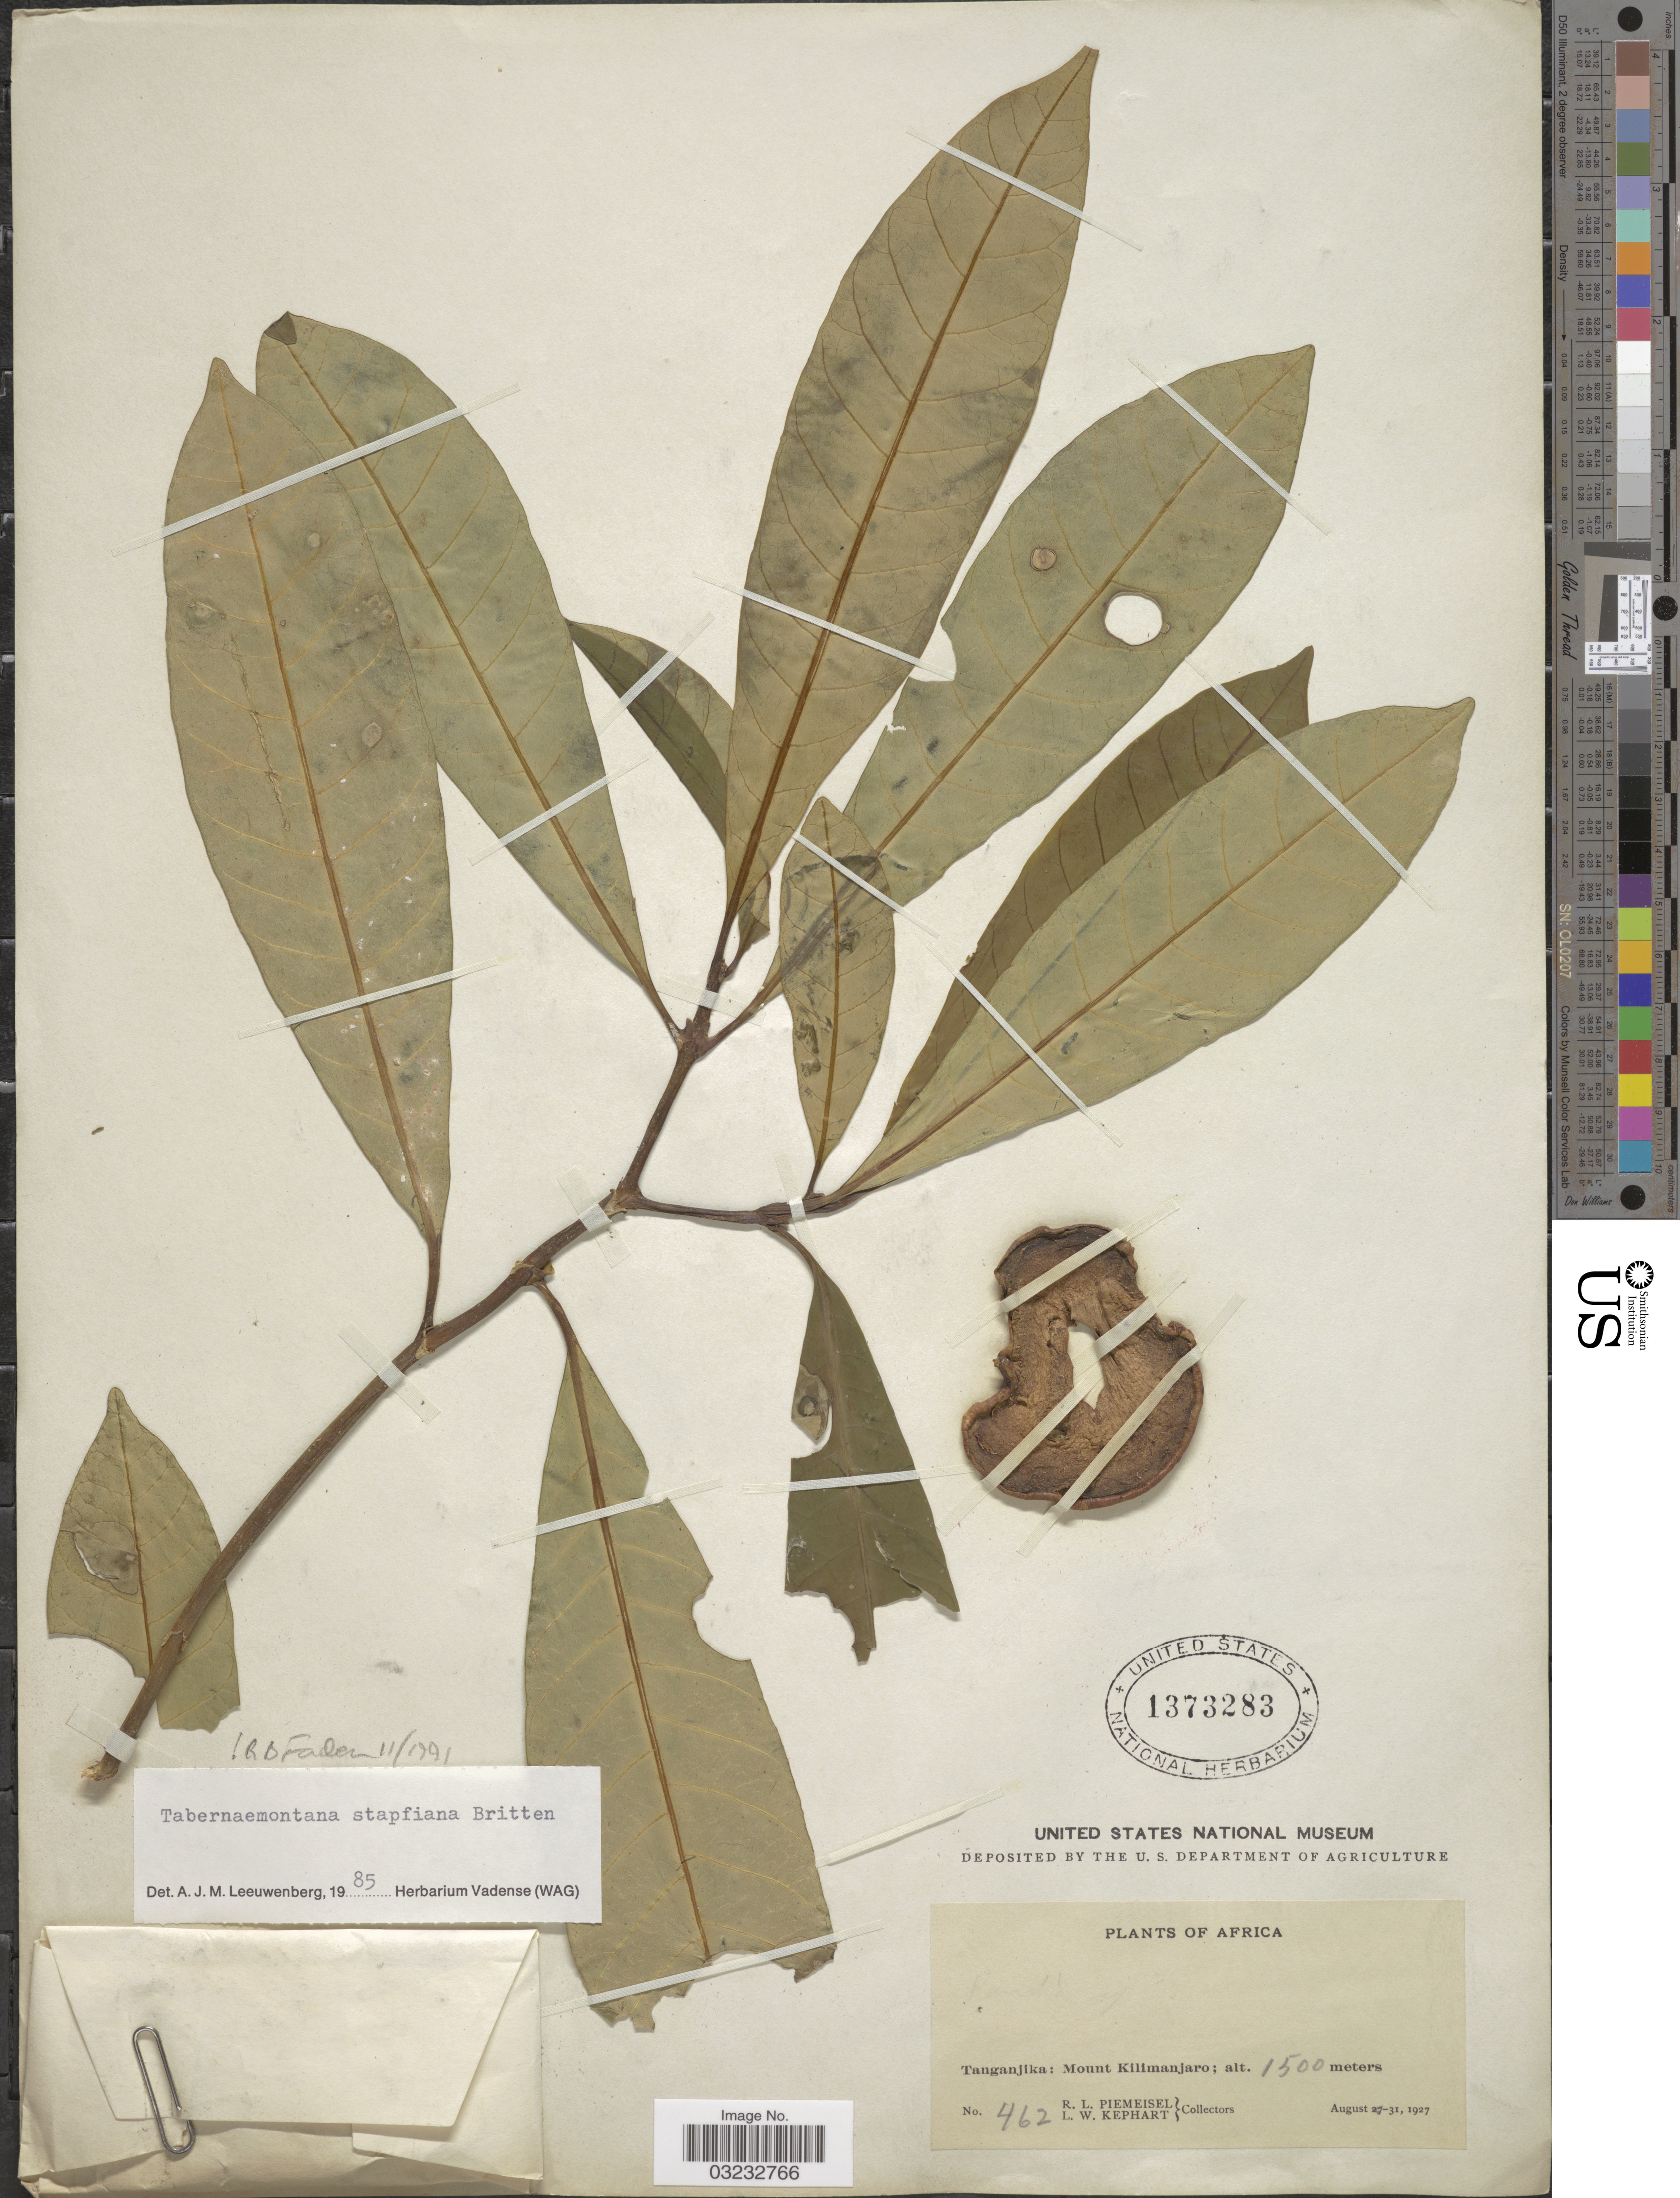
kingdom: Plantae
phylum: Tracheophyta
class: Magnoliopsida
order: Gentianales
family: Apocynaceae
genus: Tabernaemontana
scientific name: Tabernaemontana stapfiana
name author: Britten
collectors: R. L. Piemeisel & L. W. Kephart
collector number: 462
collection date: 1927-08-27/1927-08-31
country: Tanzania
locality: Tanganjika: Mount Kilimanjaro.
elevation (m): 1500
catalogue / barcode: US 1373283